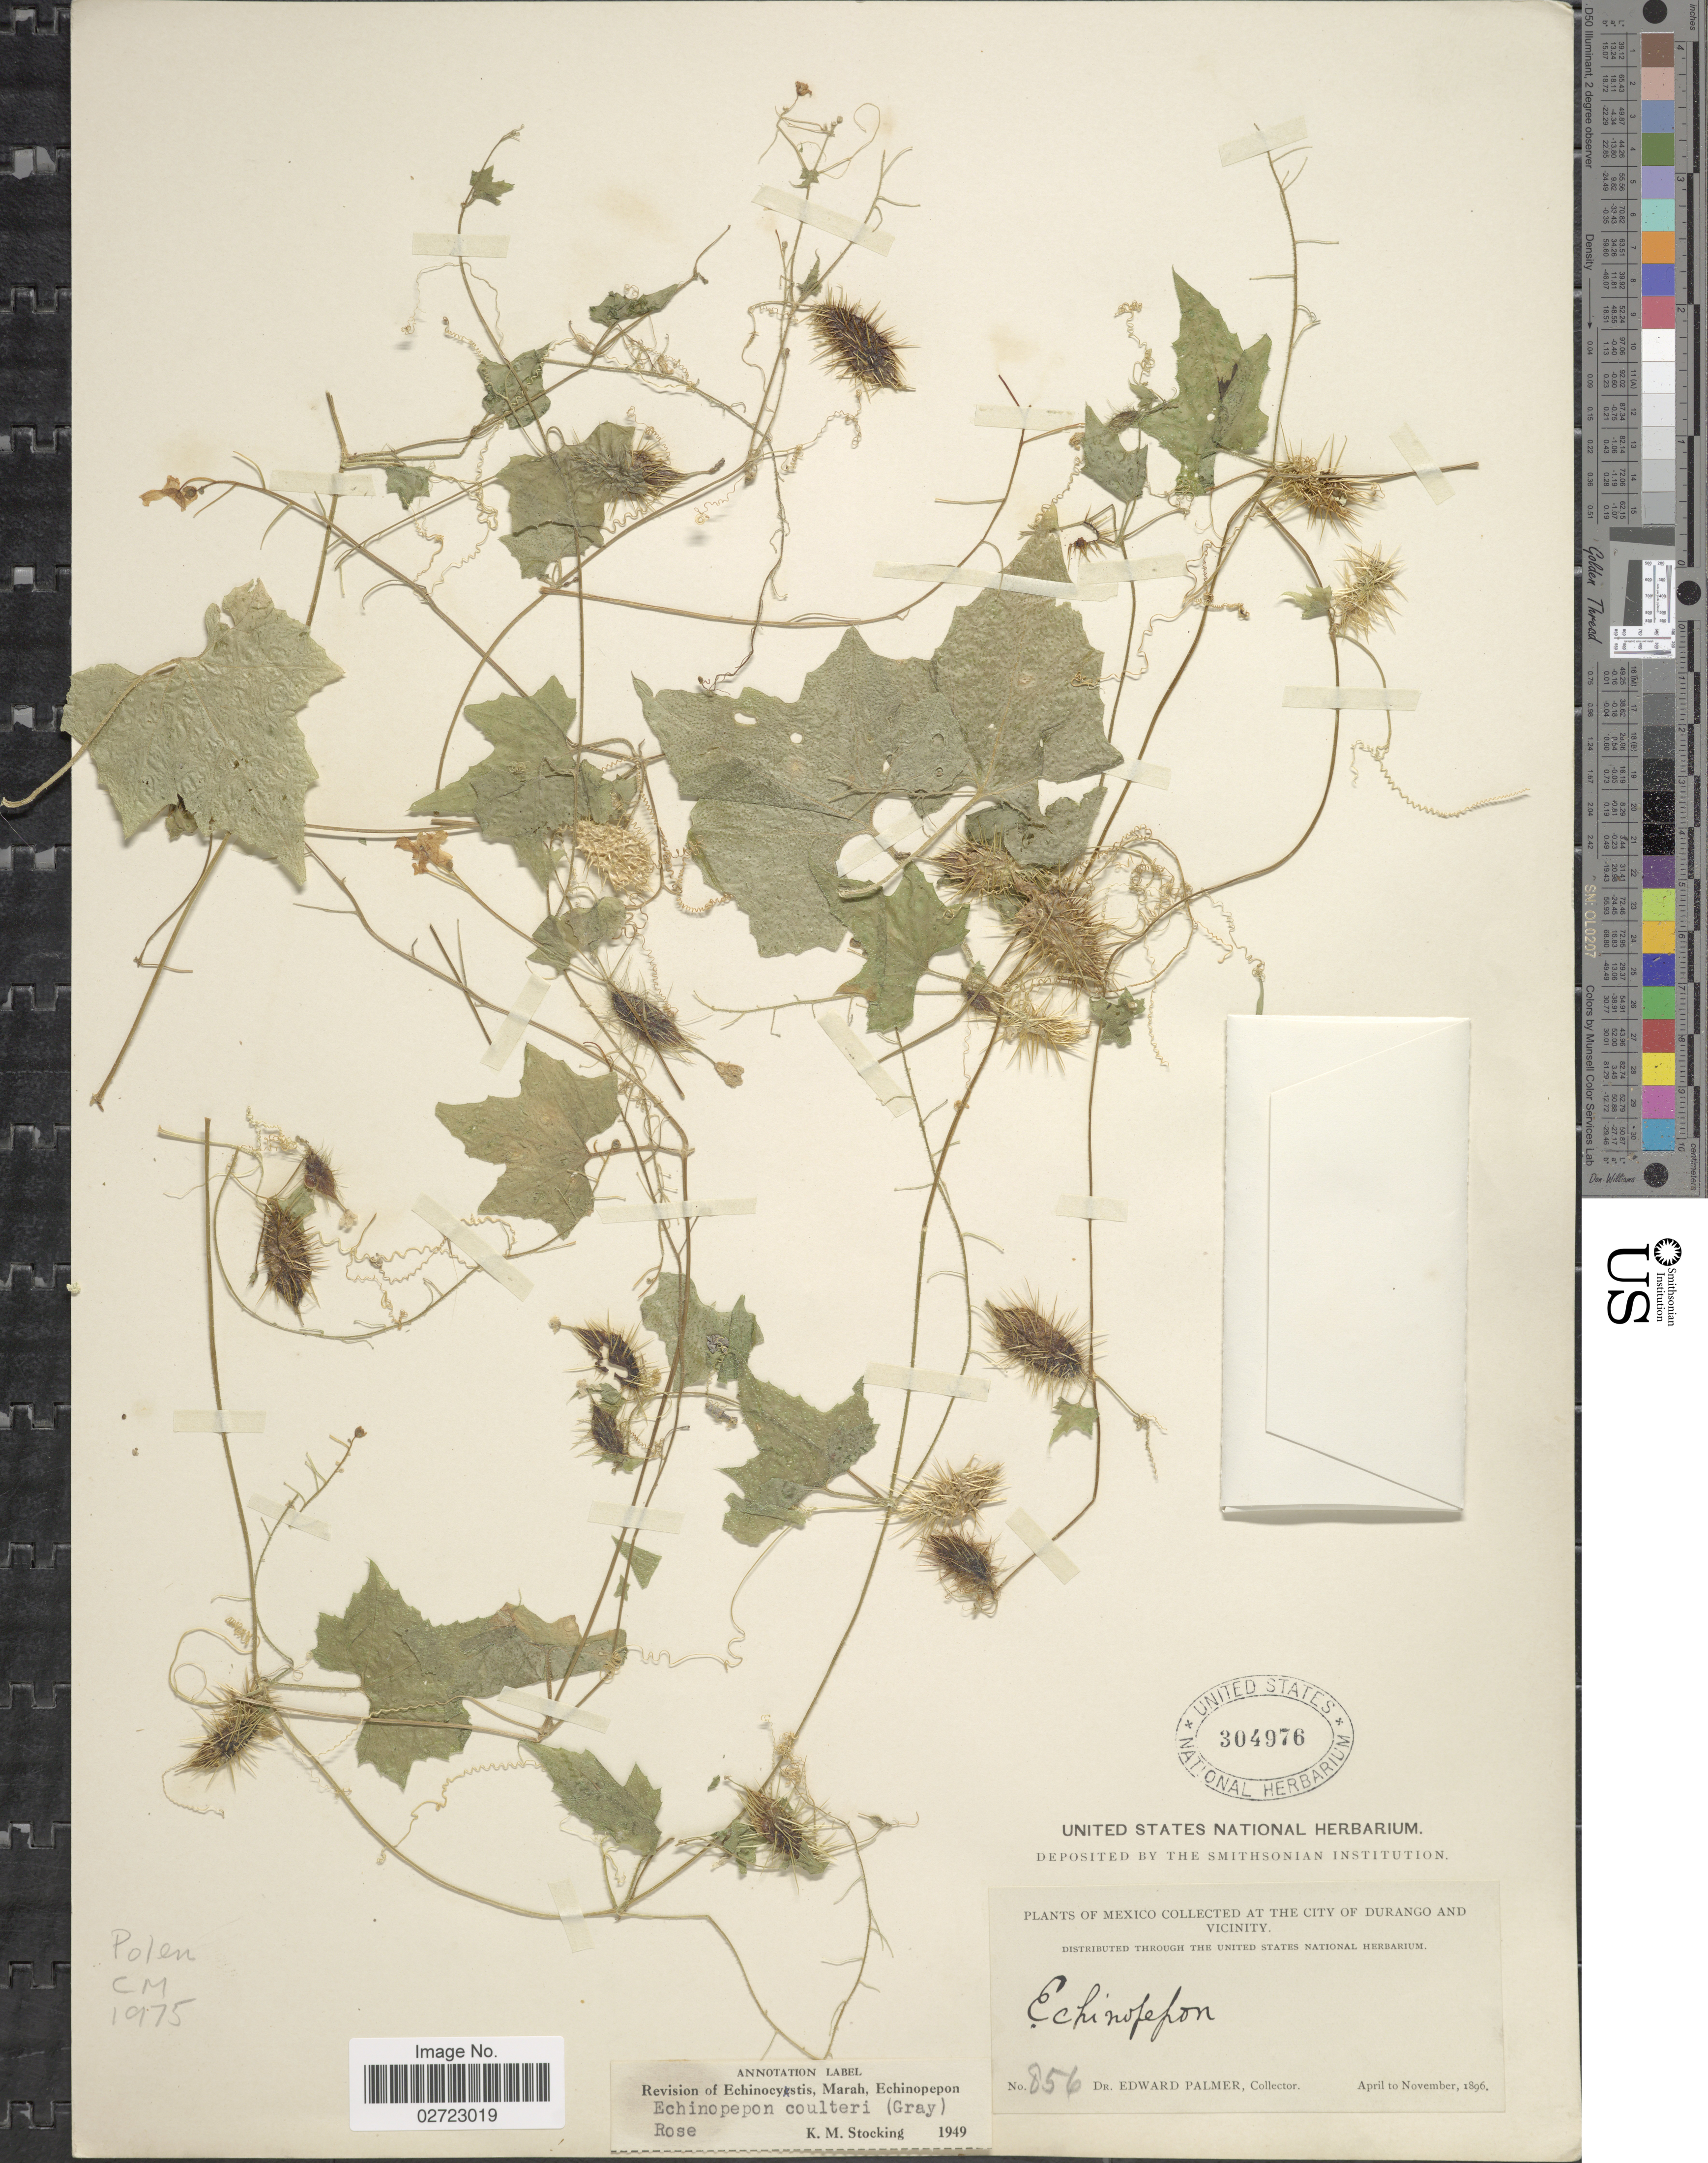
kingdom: Plantae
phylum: Tracheophyta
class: Magnoliopsida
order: Cucurbitales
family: Cucurbitaceae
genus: Echinopepon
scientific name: Echinopepon coulteri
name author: (A. Gray) Rose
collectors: E. Palmer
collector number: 856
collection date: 1896-04/1896-11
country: Mexico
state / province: Durango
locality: Durango and vicinity.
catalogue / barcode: US 304976